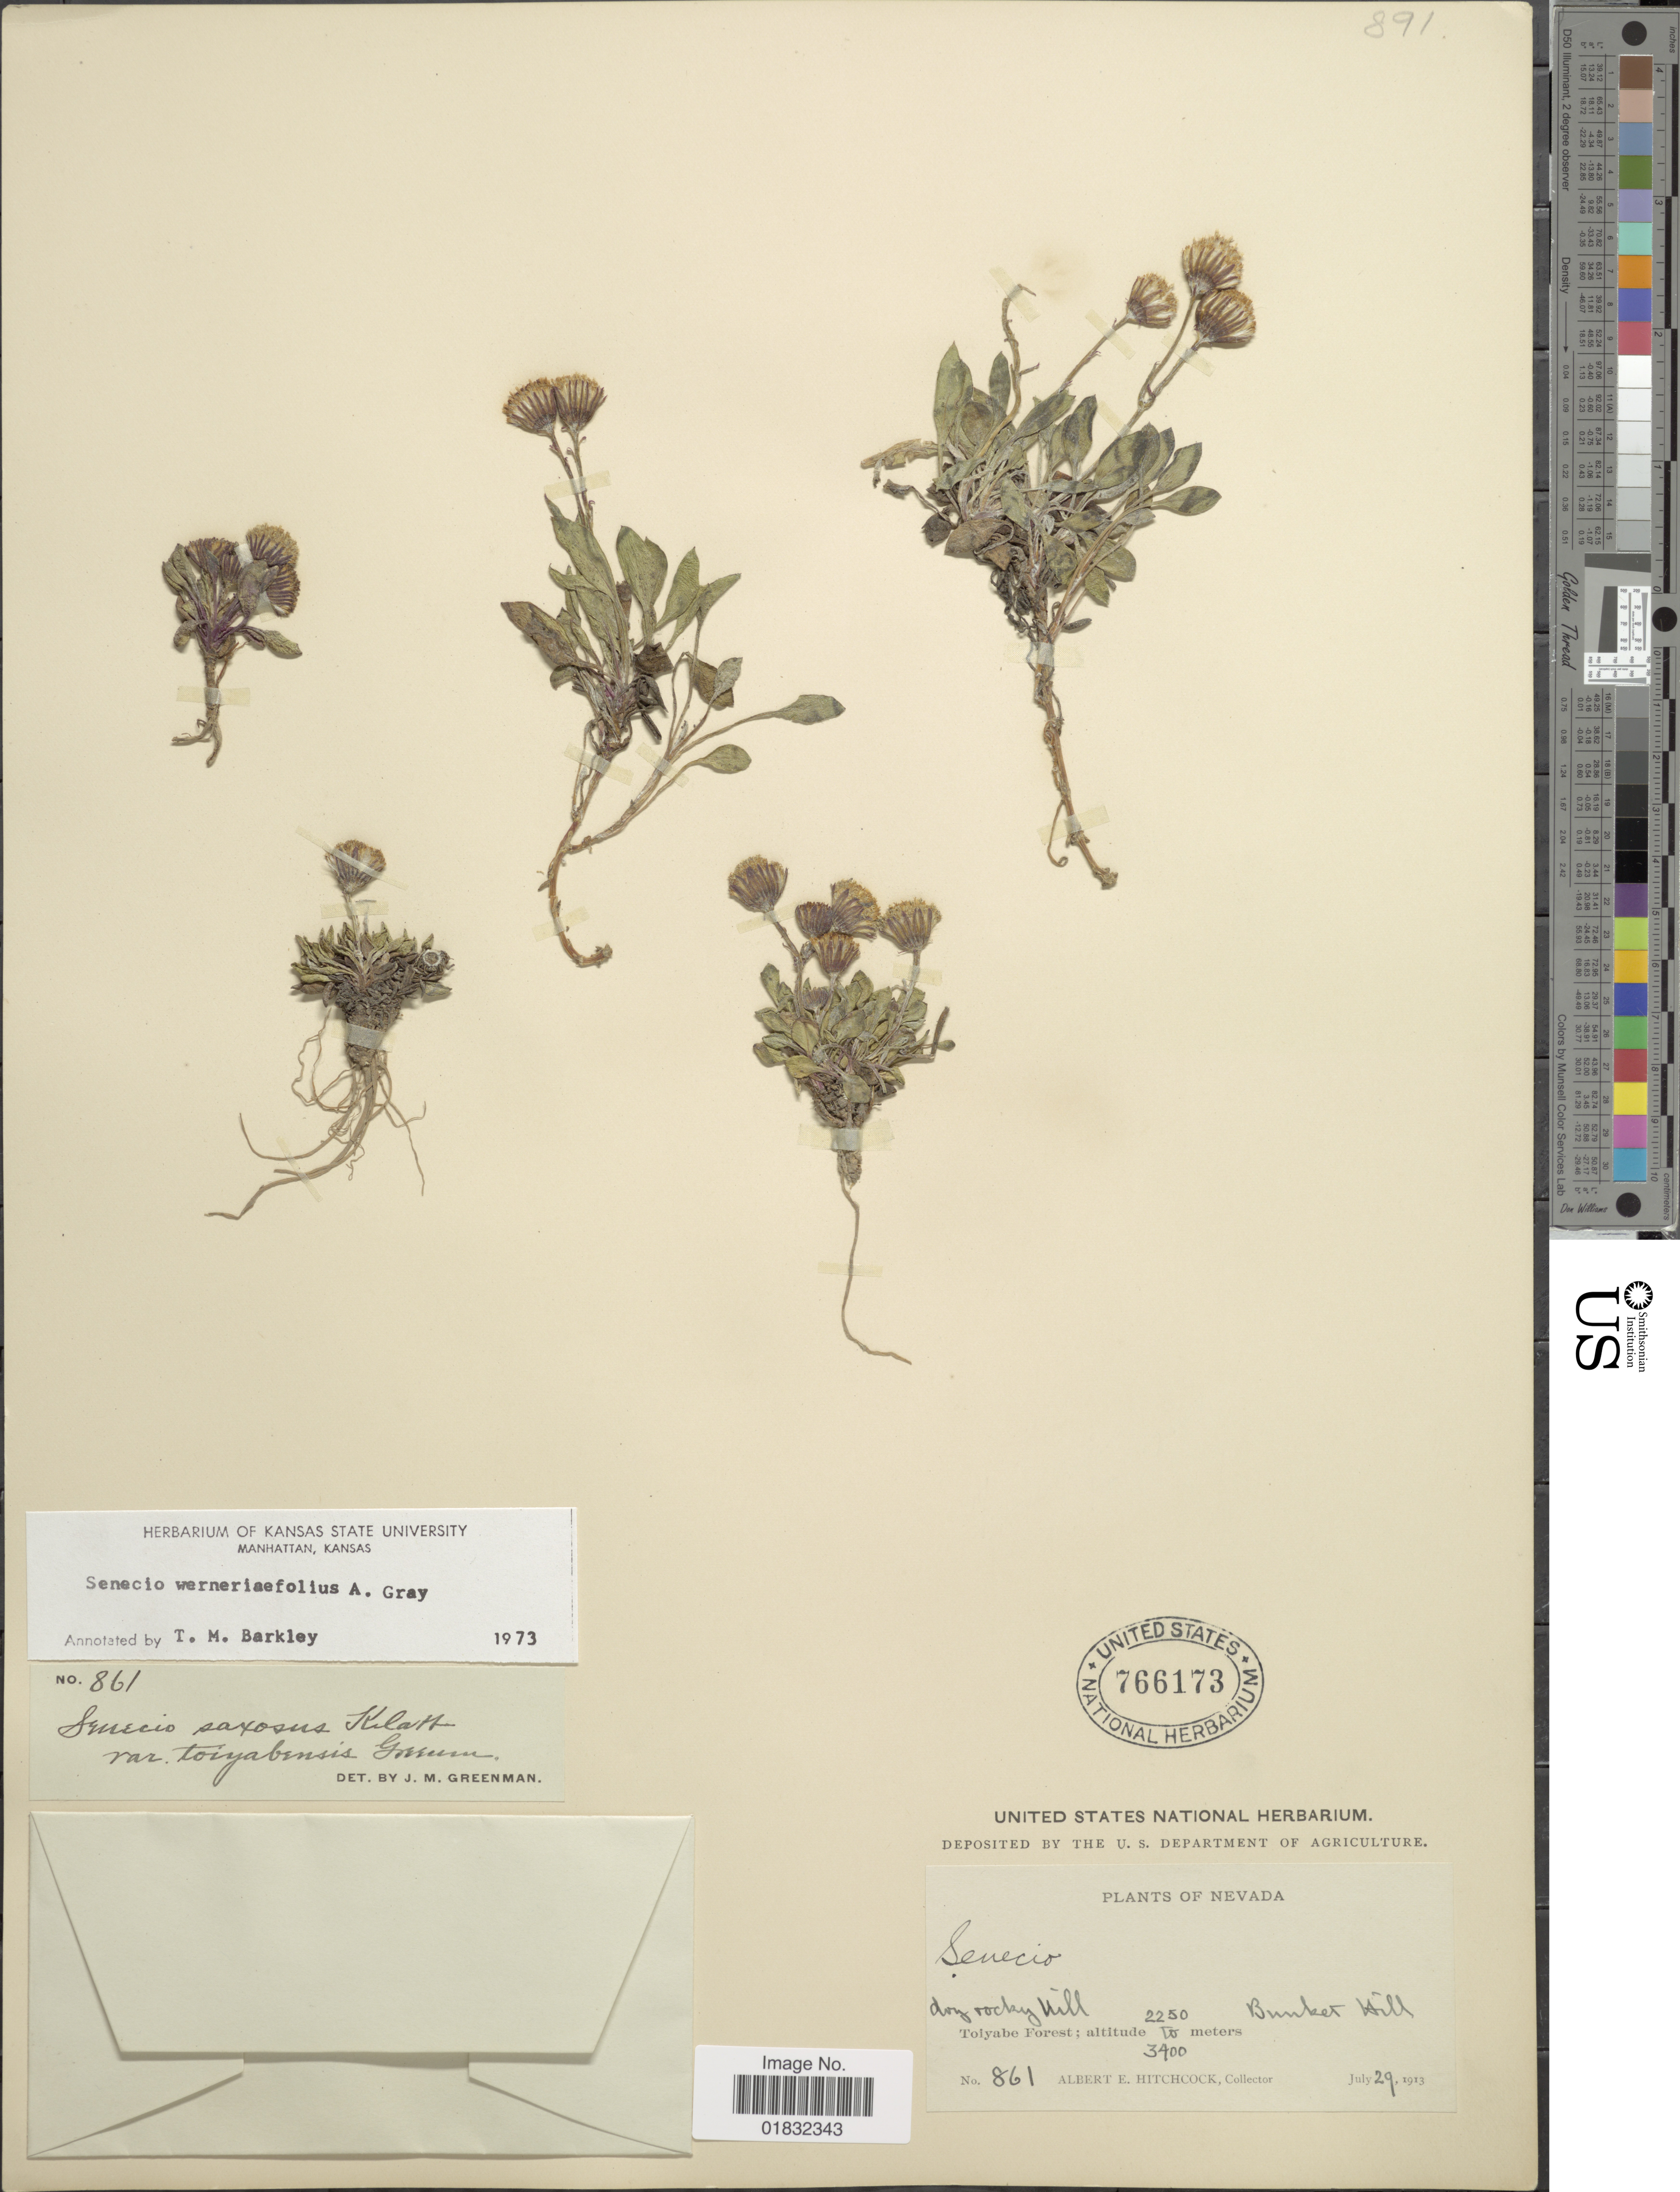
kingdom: Plantae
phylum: Tracheophyta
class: Magnoliopsida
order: Asterales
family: Asteraceae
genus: Packera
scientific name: Packera werneriifolia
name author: (A. Gray) W.A. Weber & Á. Löve ex Trock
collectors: A. Hitchcock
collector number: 861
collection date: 1913-07-29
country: United States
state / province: Nevada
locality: Dry rocky hill, Toiyabe Forest, Bunker Hill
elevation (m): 2250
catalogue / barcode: US 766173